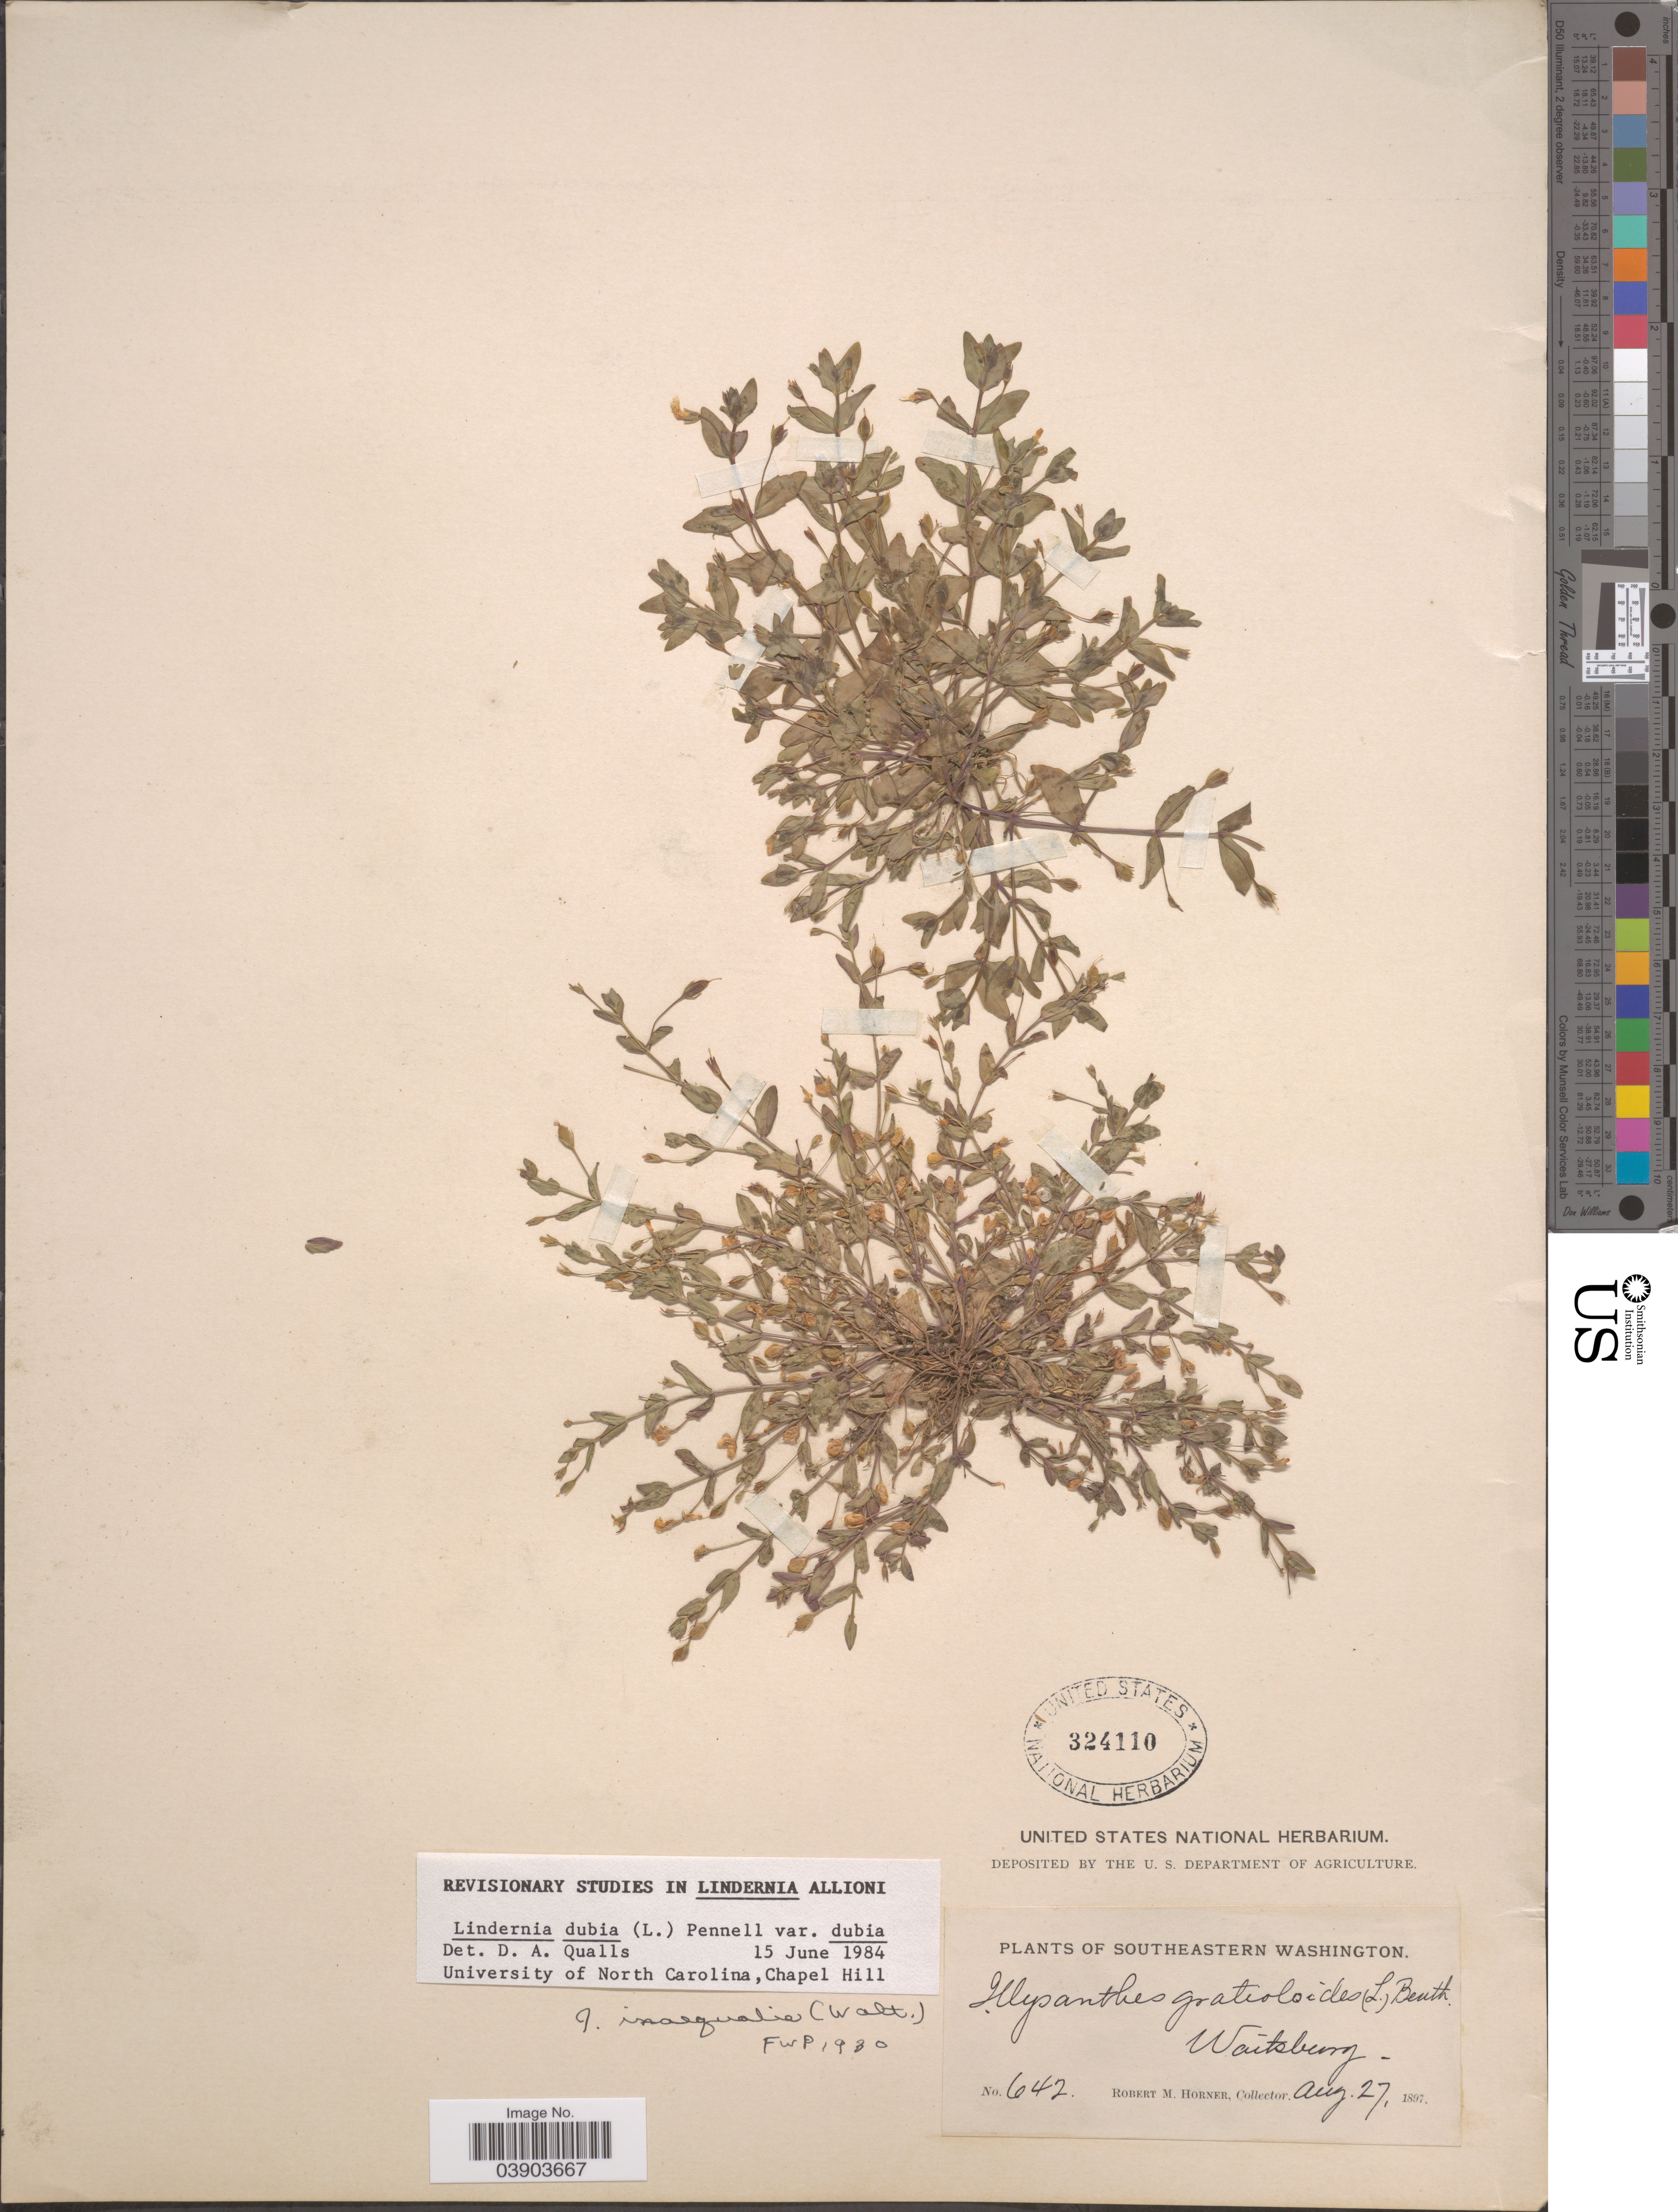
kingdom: Plantae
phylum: Tracheophyta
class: Magnoliopsida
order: Lamiales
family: Linderniaceae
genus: Lindernia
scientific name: Lindernia dubia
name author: (L.) Pennell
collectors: R. Horner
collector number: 642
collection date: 1897-08-27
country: United States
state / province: Washington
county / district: Walla Walla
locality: Southeastern Washington. Waitsburg.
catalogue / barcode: US 324110